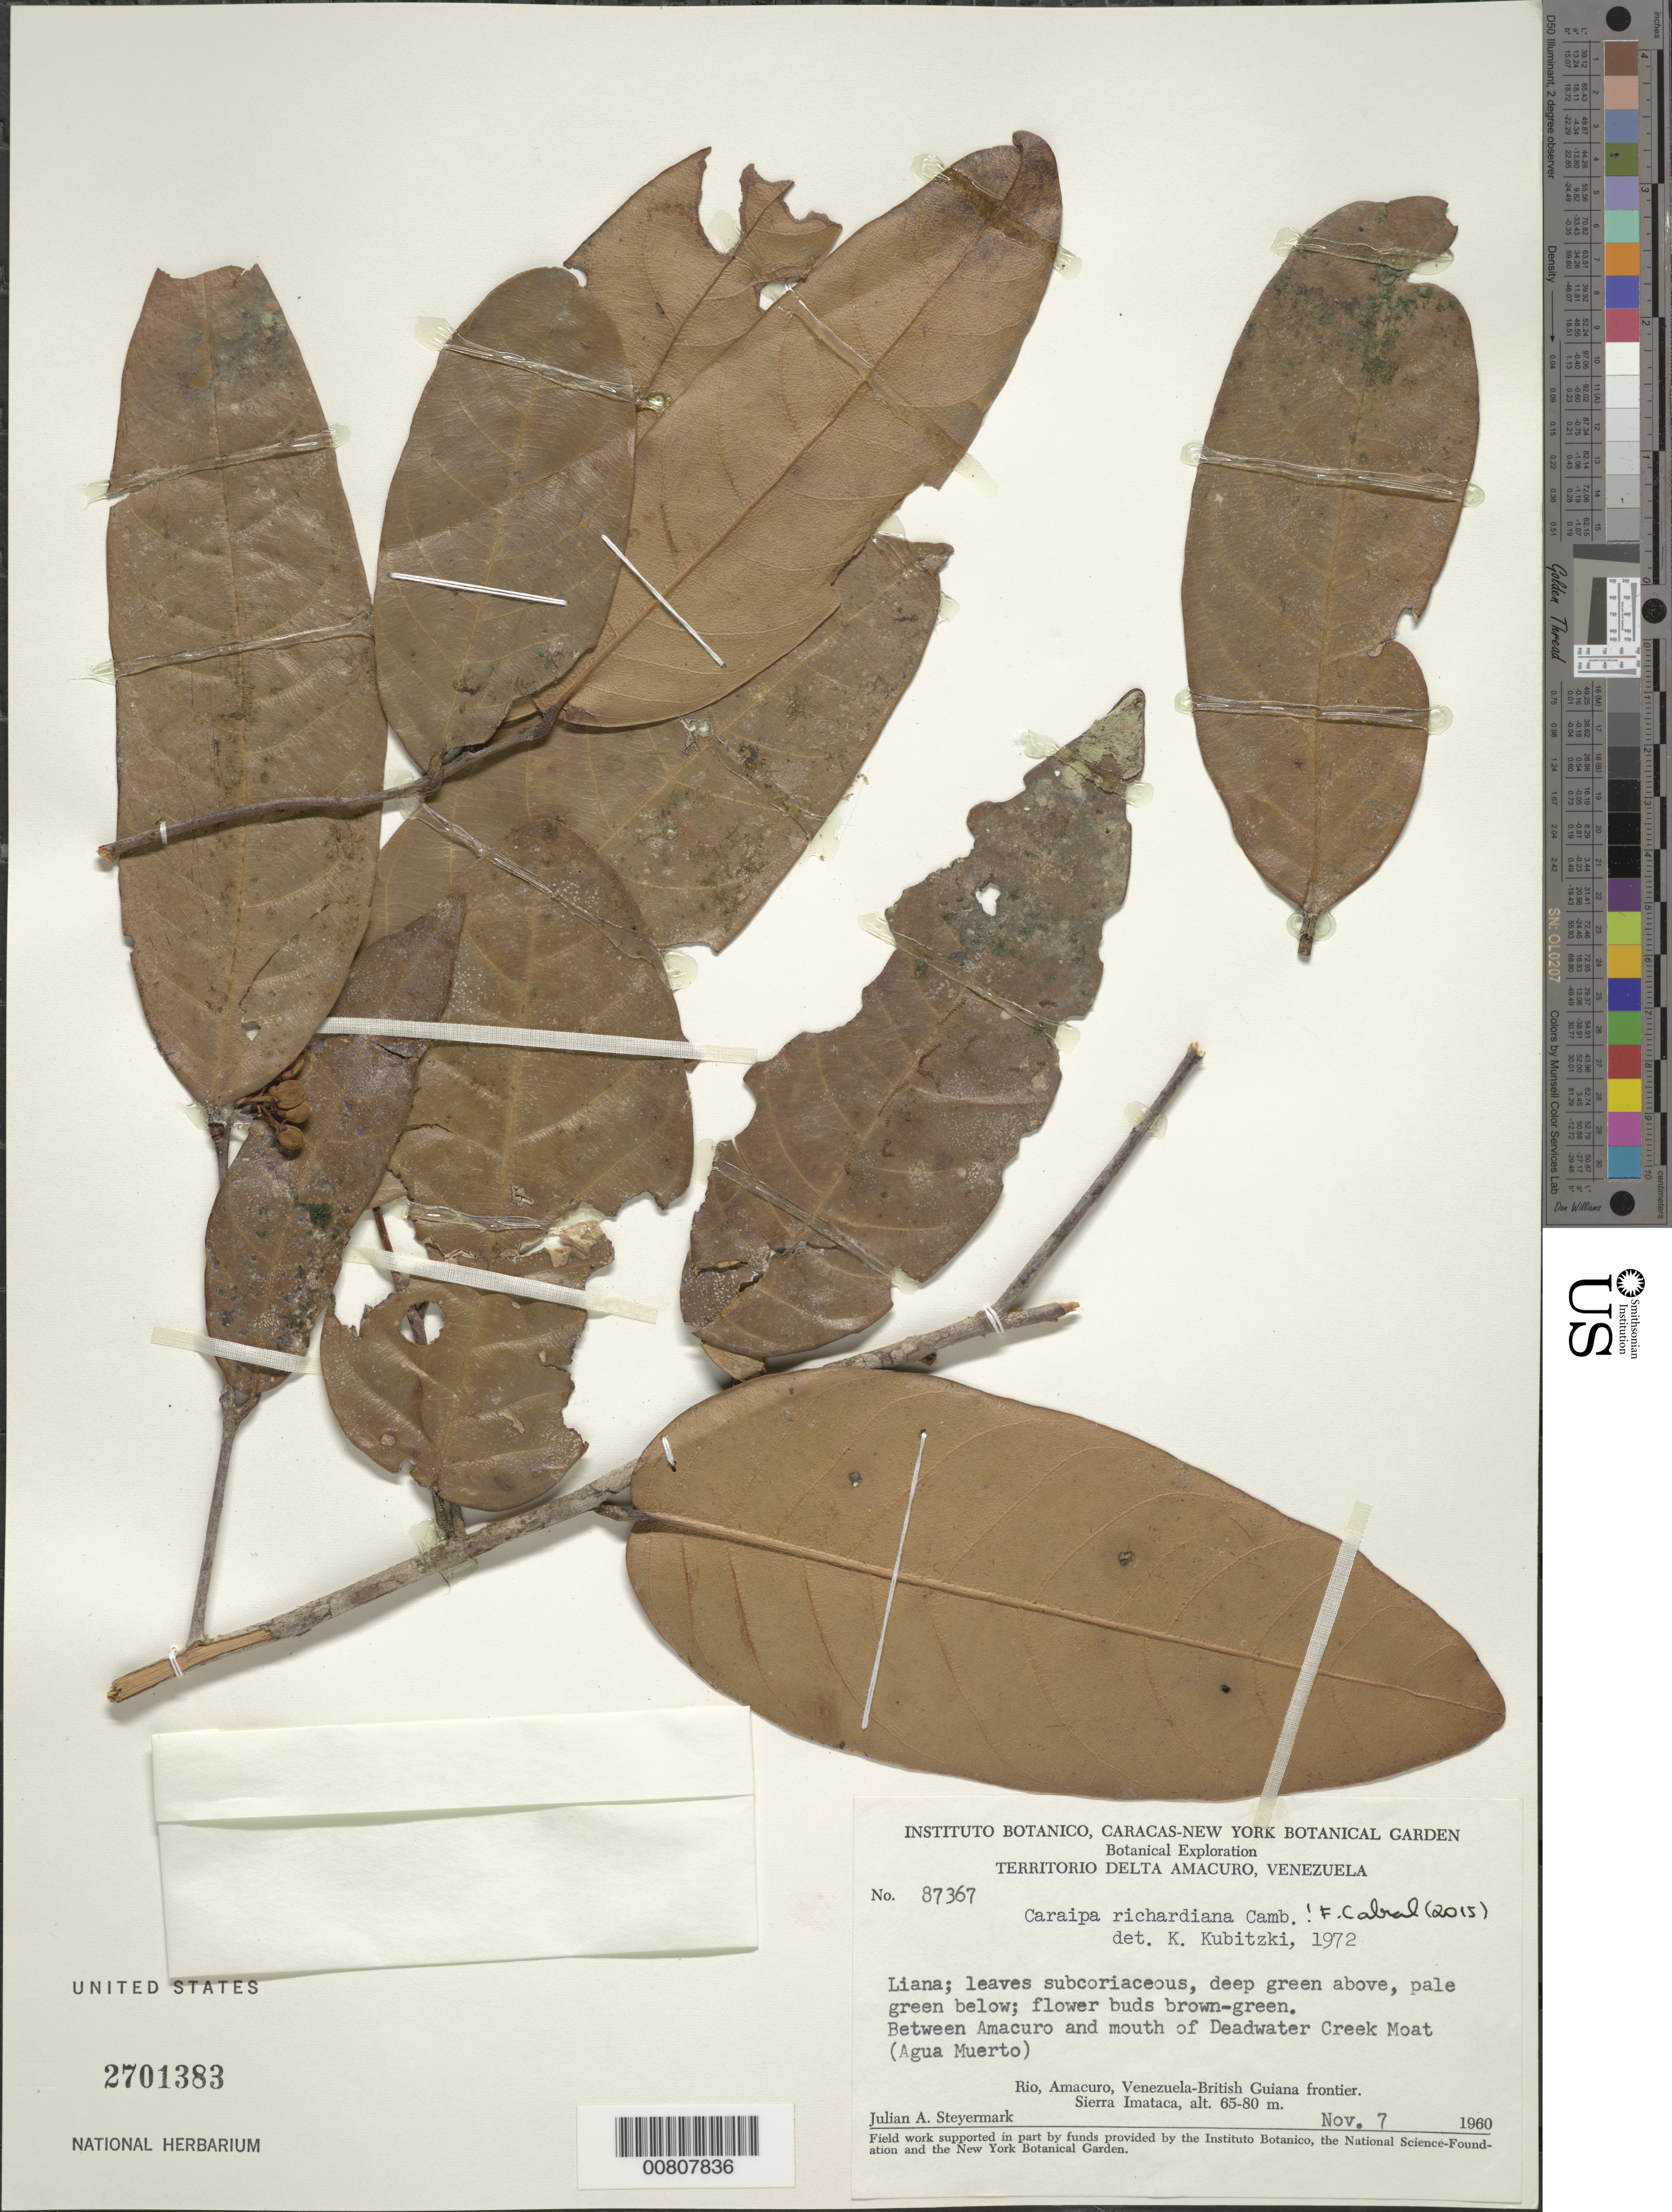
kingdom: Plantae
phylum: Tracheophyta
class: Magnoliopsida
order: Malpighiales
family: Calophyllaceae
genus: Caraipa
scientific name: Caraipa richardiana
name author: Cambess.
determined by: Kubitzki, Klaus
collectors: J. Steyermark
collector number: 87367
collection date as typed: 7-Nov-60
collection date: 1960-11-07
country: Venezuela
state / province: Delta Amacuro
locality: Río Amacuro to mouth of Deadwater Creek Moat (Agua Muerto), Sierra Imataca, Venezuela-Guyana border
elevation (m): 65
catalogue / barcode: US 2701383